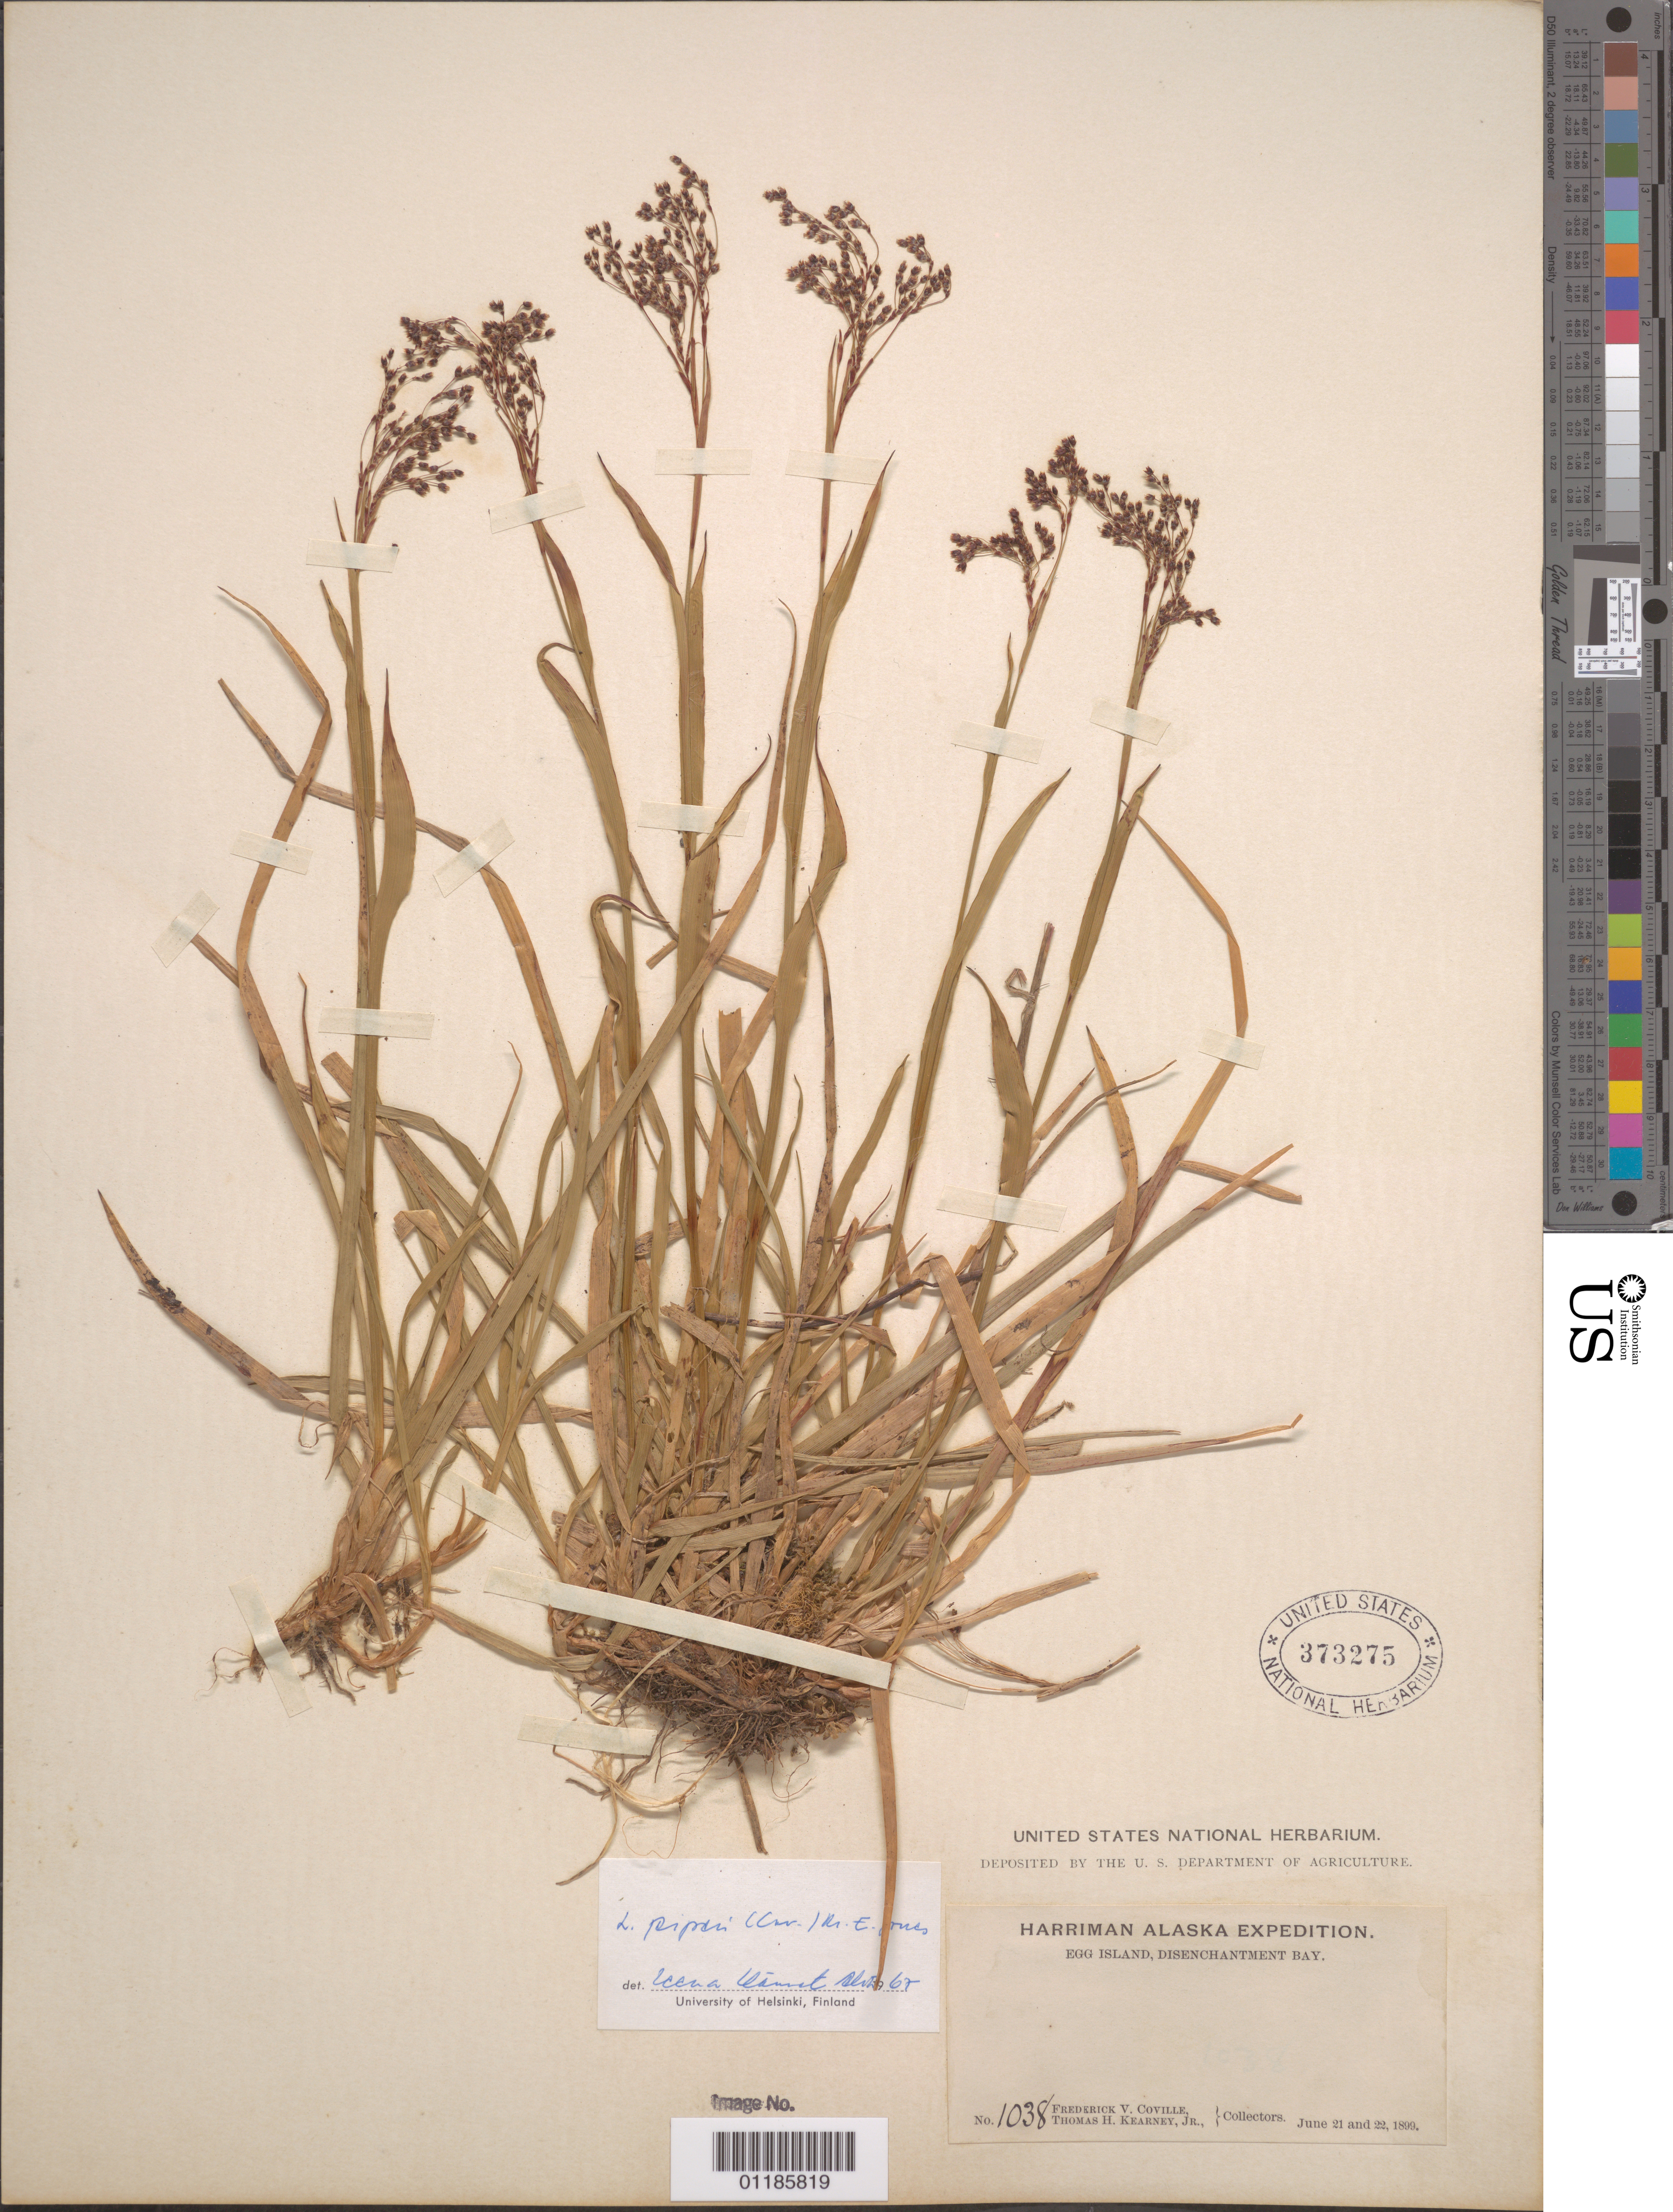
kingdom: Plantae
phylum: Tracheophyta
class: Liliopsida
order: Poales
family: Juncaceae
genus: Luzula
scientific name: Luzula piperi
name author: (Coville) M.E. Jones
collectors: F. V. Coville & T. H. Kearney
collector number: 1038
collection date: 1899-06-21/1899-06-22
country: United States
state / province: Alaska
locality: Egg Island, Disenchantment Bay.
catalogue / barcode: US 373275